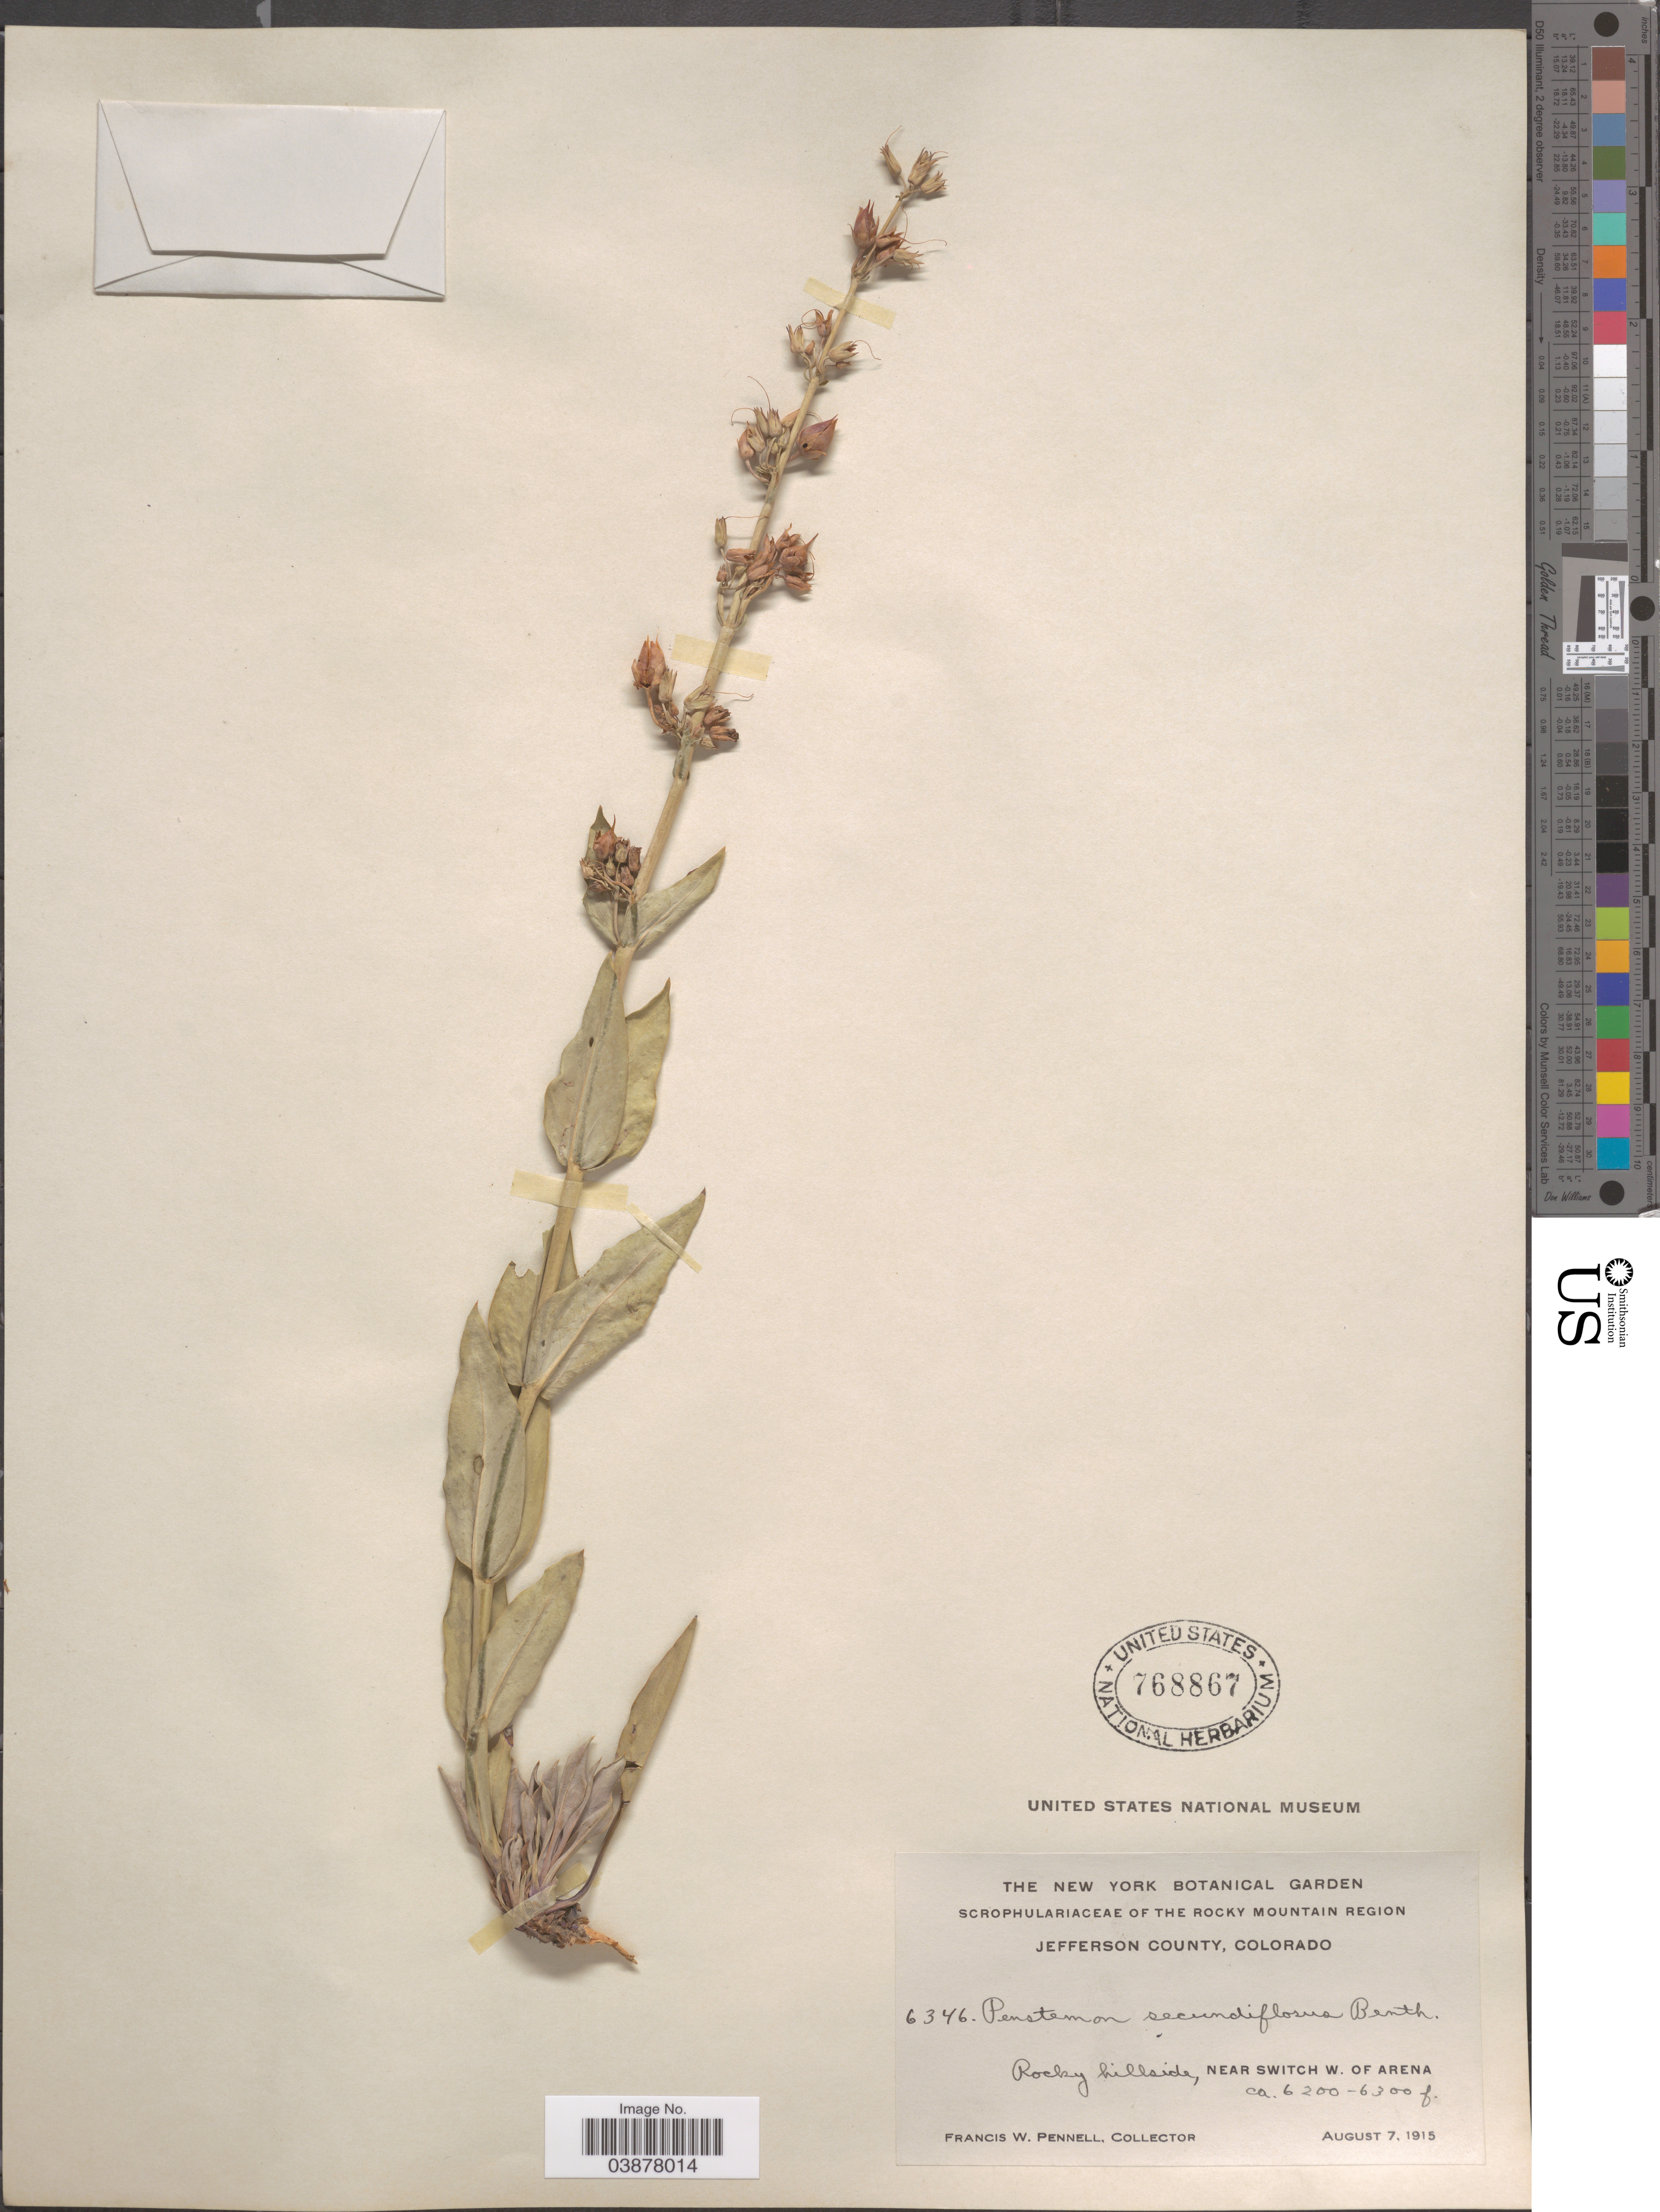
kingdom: Plantae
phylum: Tracheophyta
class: Magnoliopsida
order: Lamiales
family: Plantaginaceae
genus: Penstemon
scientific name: Penstemon secundiflorus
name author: Benth.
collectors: F. W. Pennell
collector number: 6346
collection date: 1915-08-07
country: United States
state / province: Colorado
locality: The Rocky Mountain Region. Jefferson County. Rocky hillside, near Switch W. of Arena.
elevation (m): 1890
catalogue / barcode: US 768867